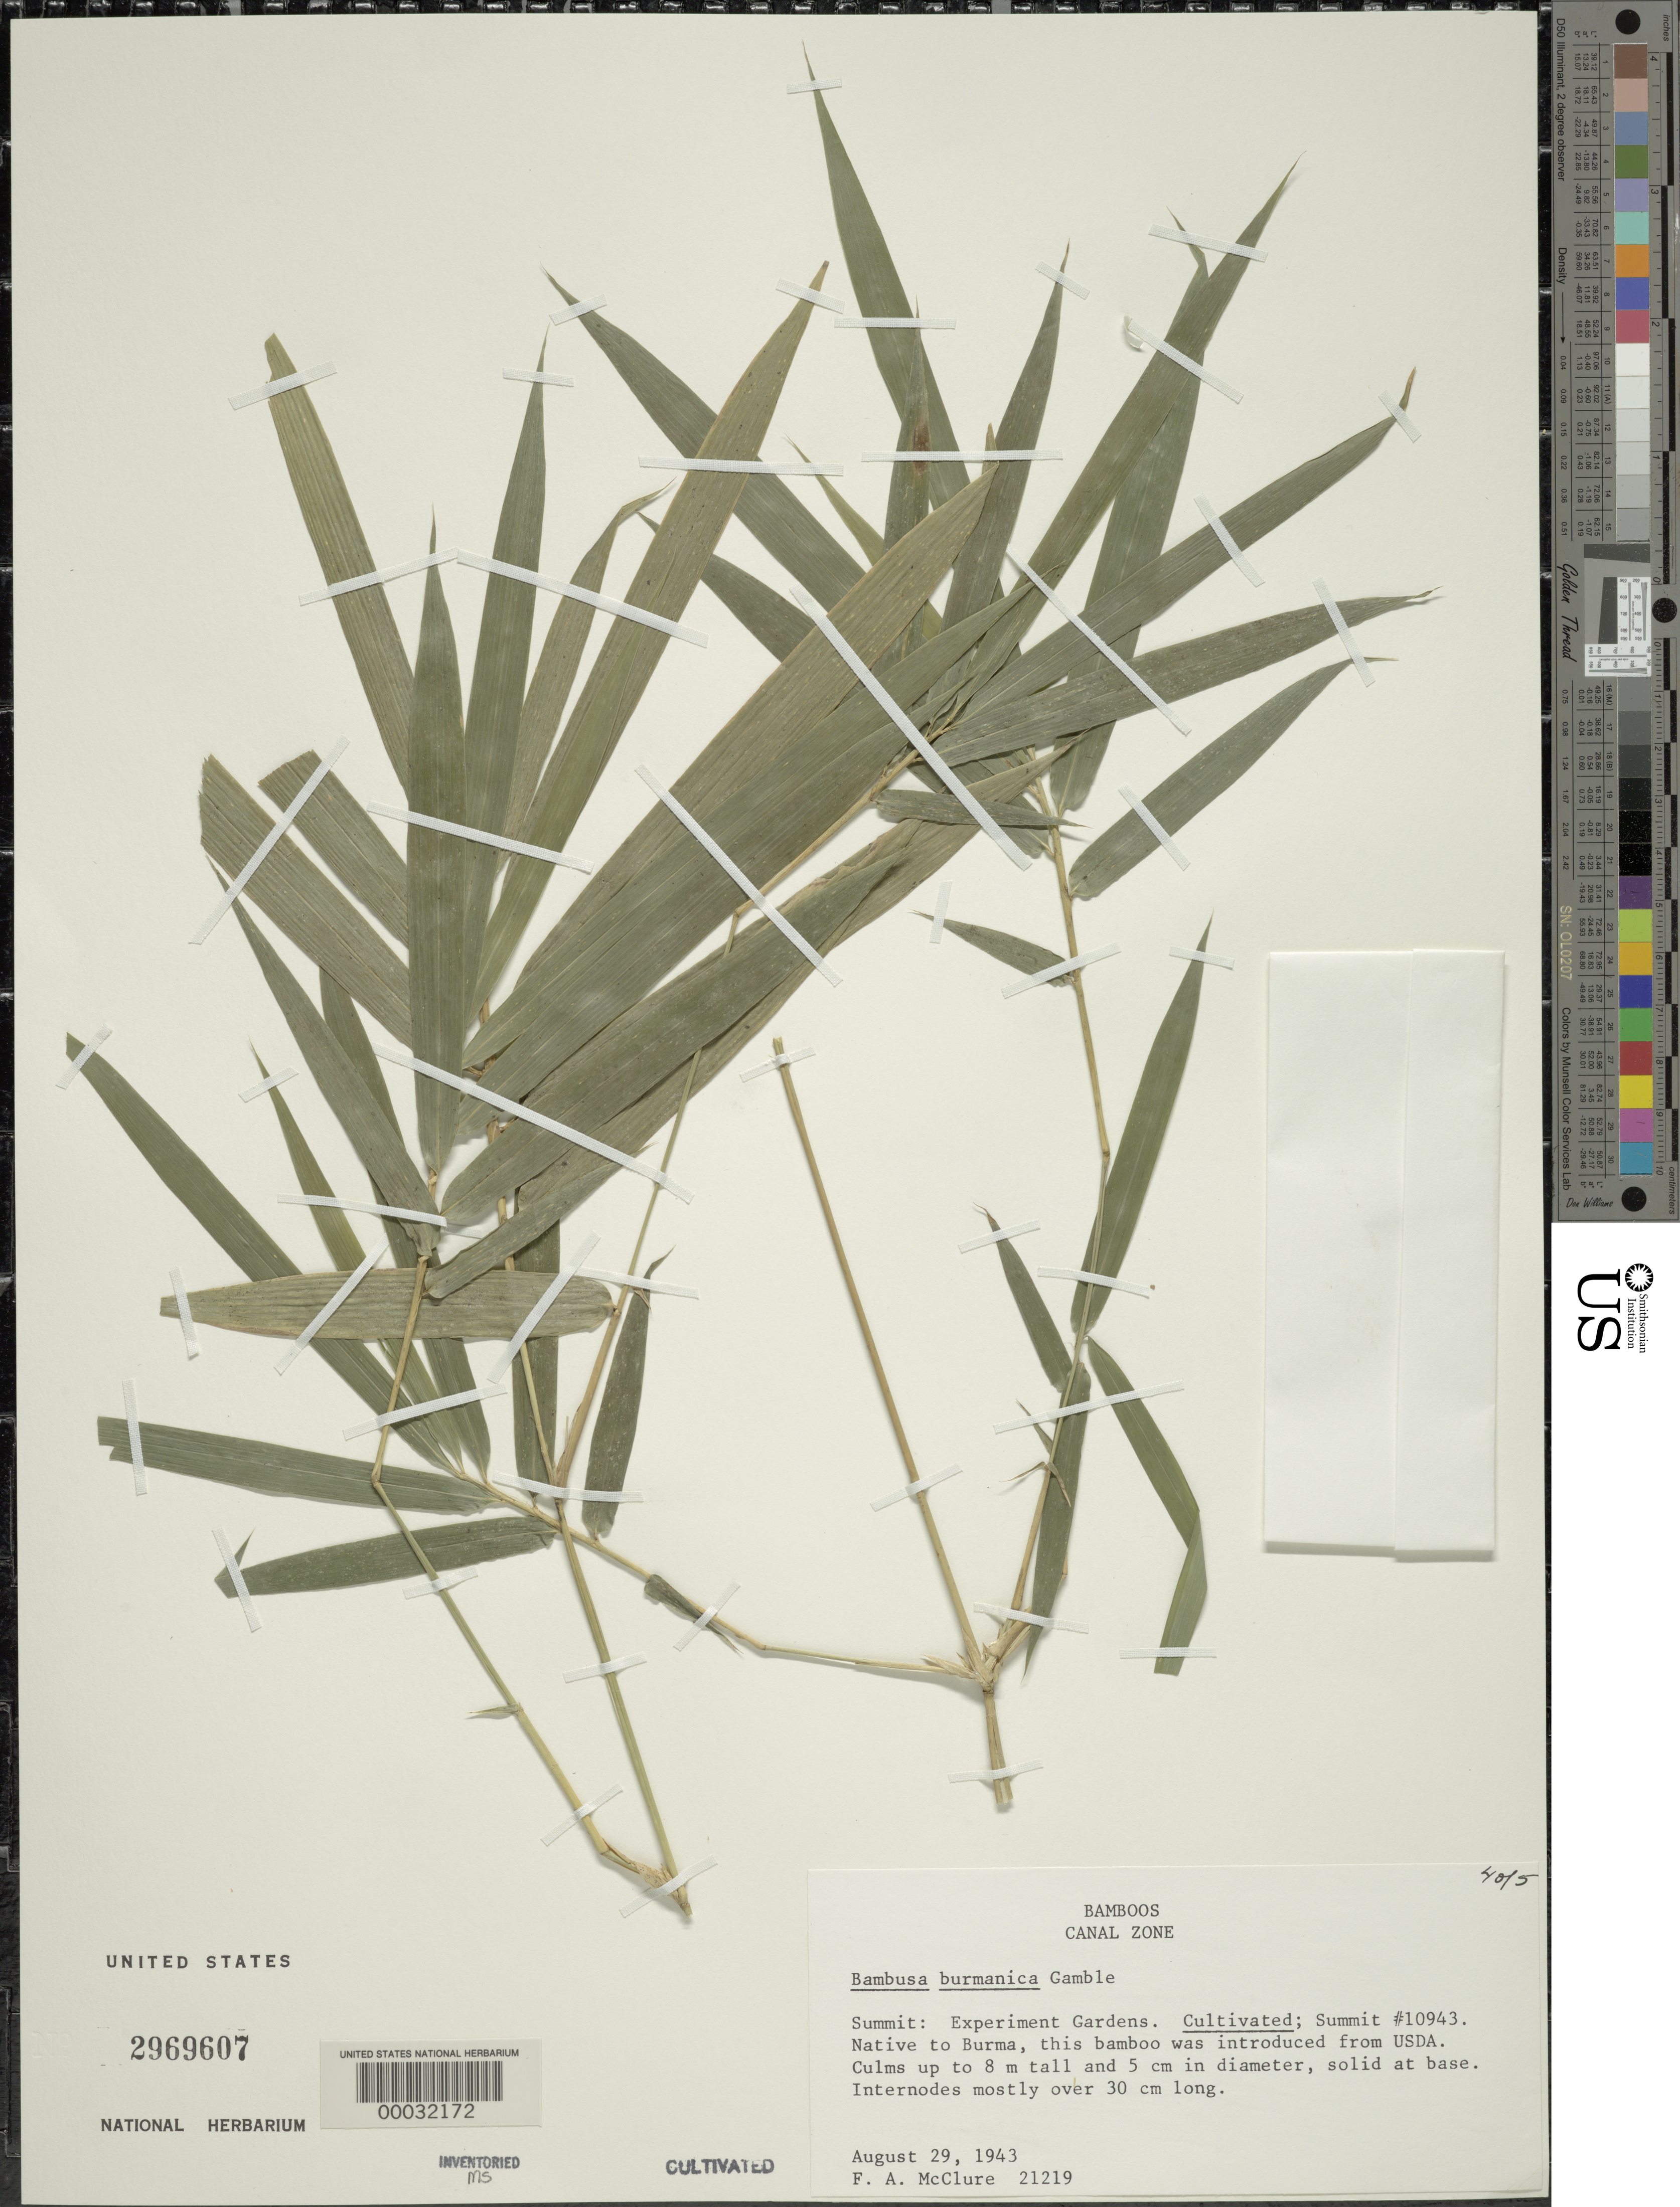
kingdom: Plantae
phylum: Tracheophyta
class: Liliopsida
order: Poales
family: Poaceae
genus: Bambusa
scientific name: Bambusa burmanica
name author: Gamble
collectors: M. Henderson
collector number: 21219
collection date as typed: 29 Aug 1943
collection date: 1943-08-29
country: Panama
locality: Esperimental Gardens-summit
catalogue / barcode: US 2969607